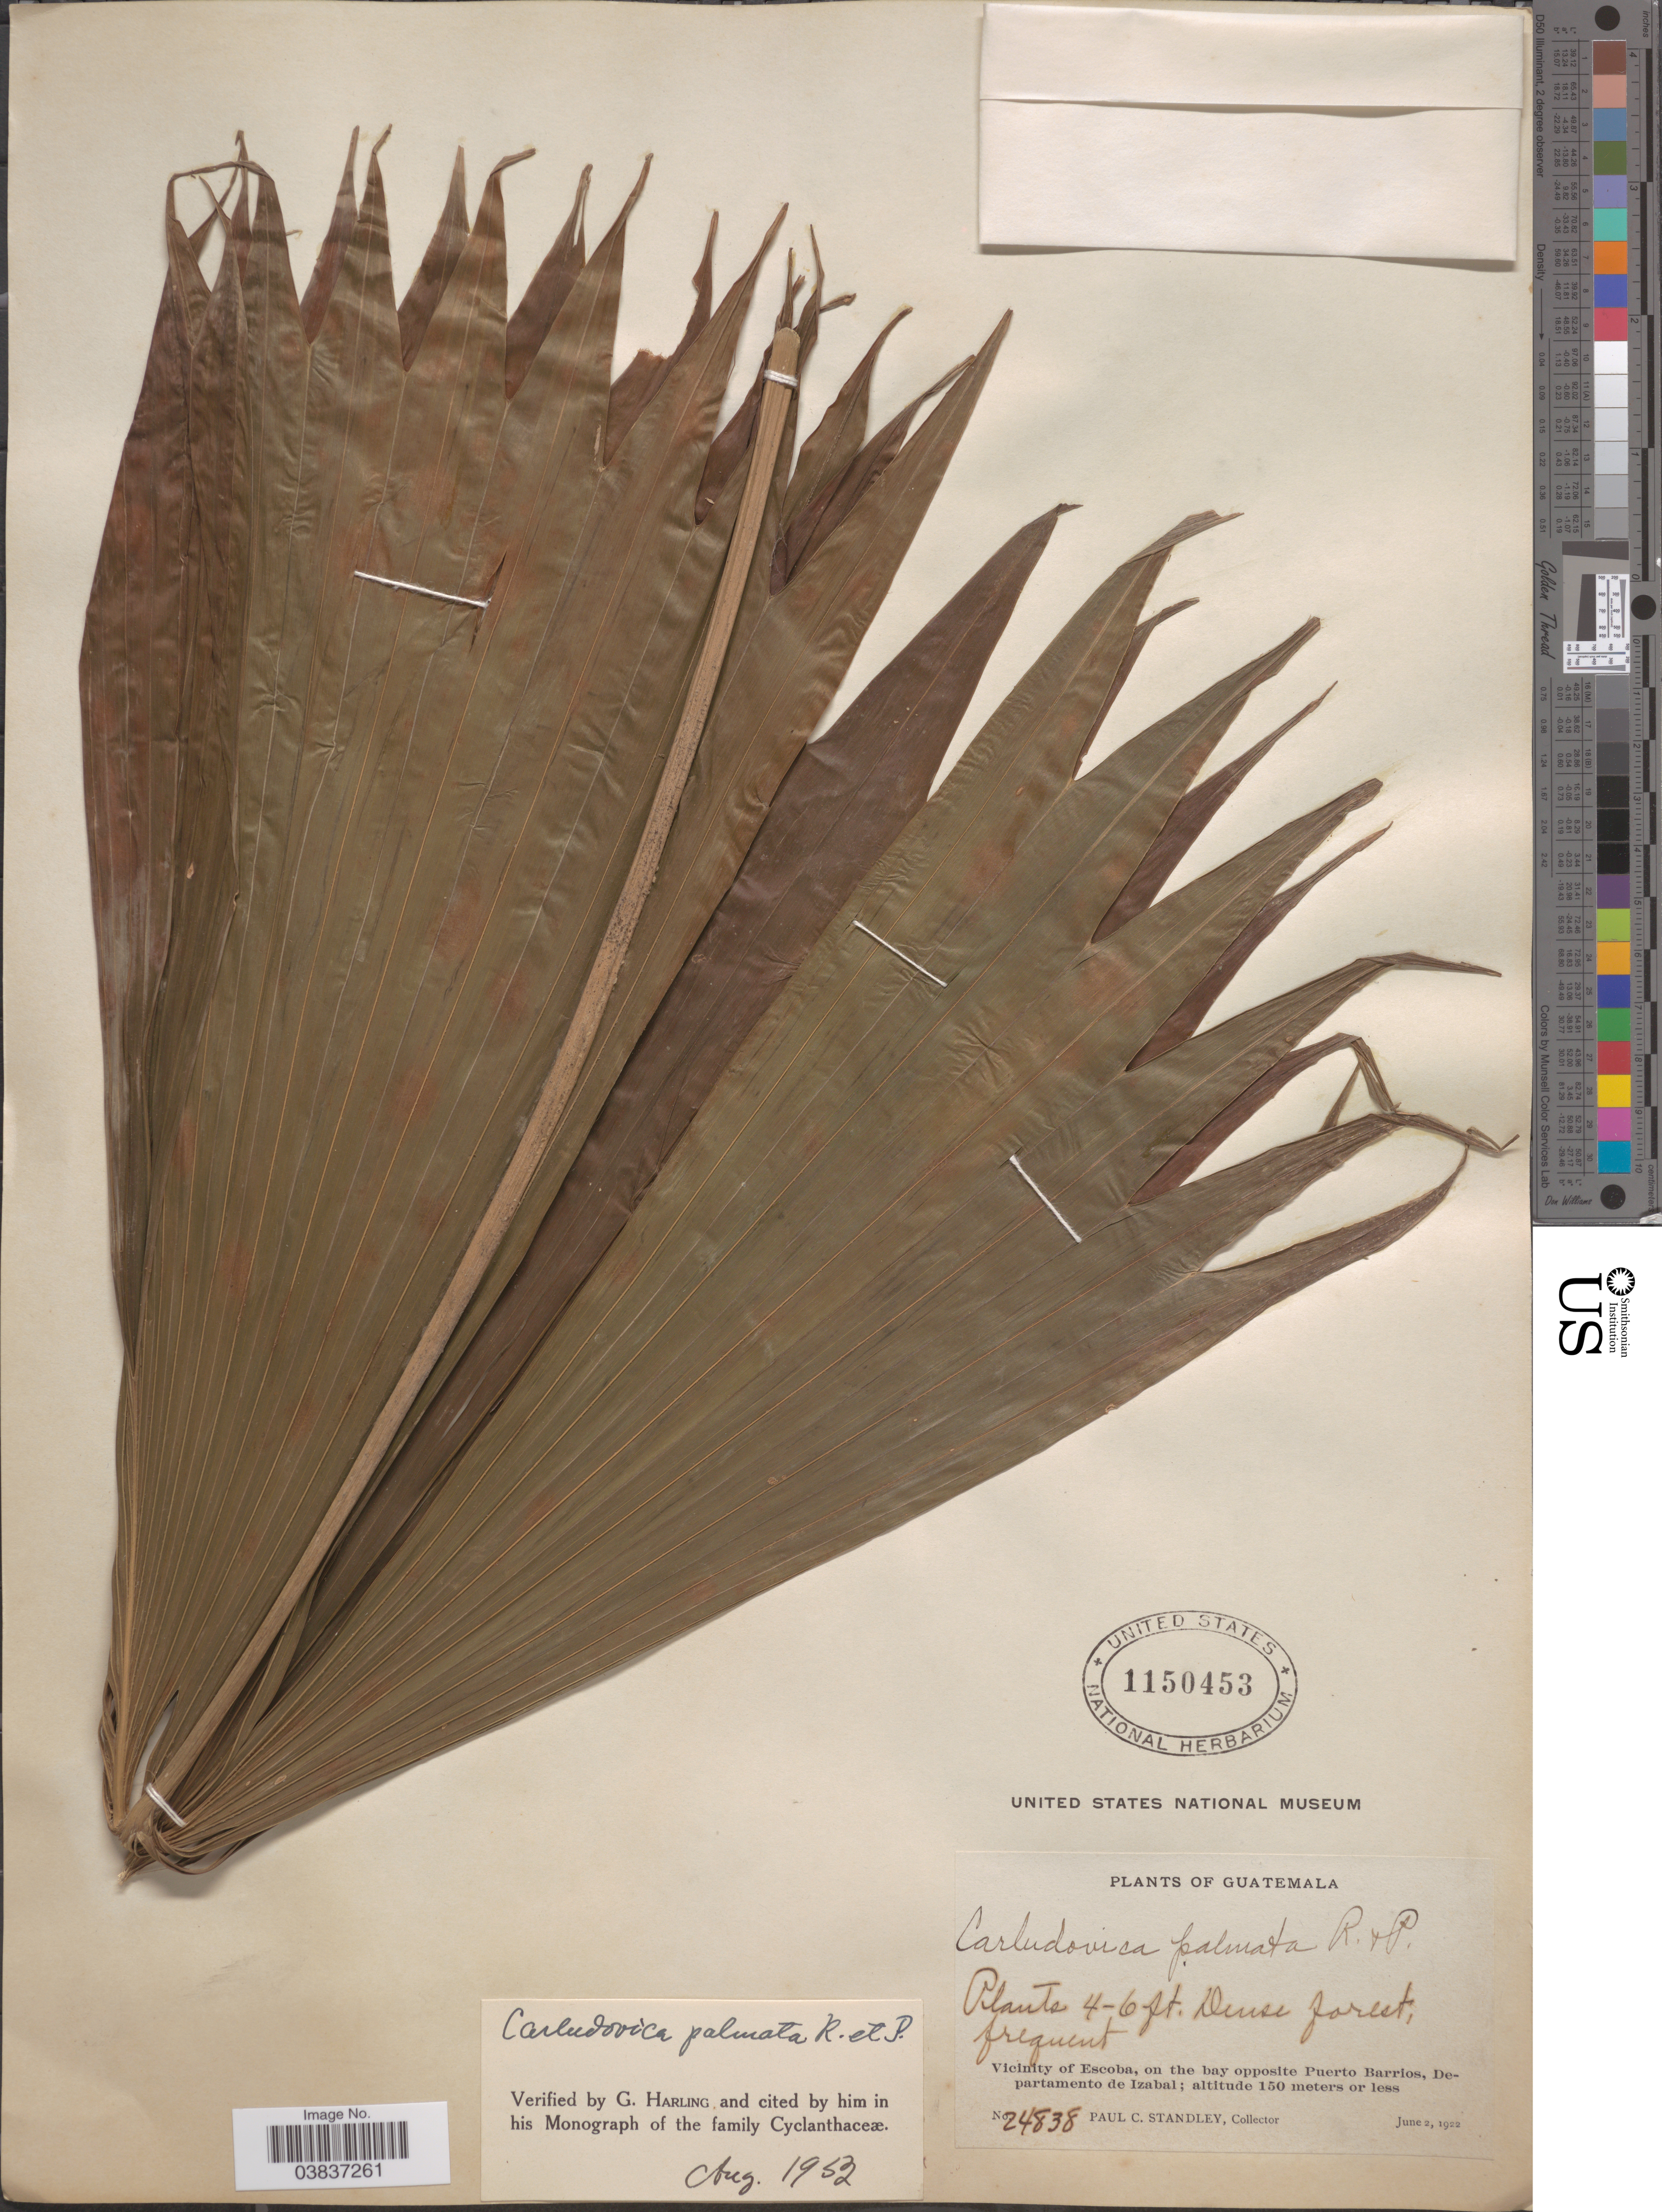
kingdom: Plantae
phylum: Tracheophyta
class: Liliopsida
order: Pandanales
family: Cyclanthaceae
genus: Carludovica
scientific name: Carludovica palmata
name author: Ruiz & Pav.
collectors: P. C. Standley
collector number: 24838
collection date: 1922-06-02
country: Guatemala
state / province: Izabal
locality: Vicinity of Escoba, on the bay opposite Puerto Barrios, Departamento de Izabal.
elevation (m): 150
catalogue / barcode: US 1150453